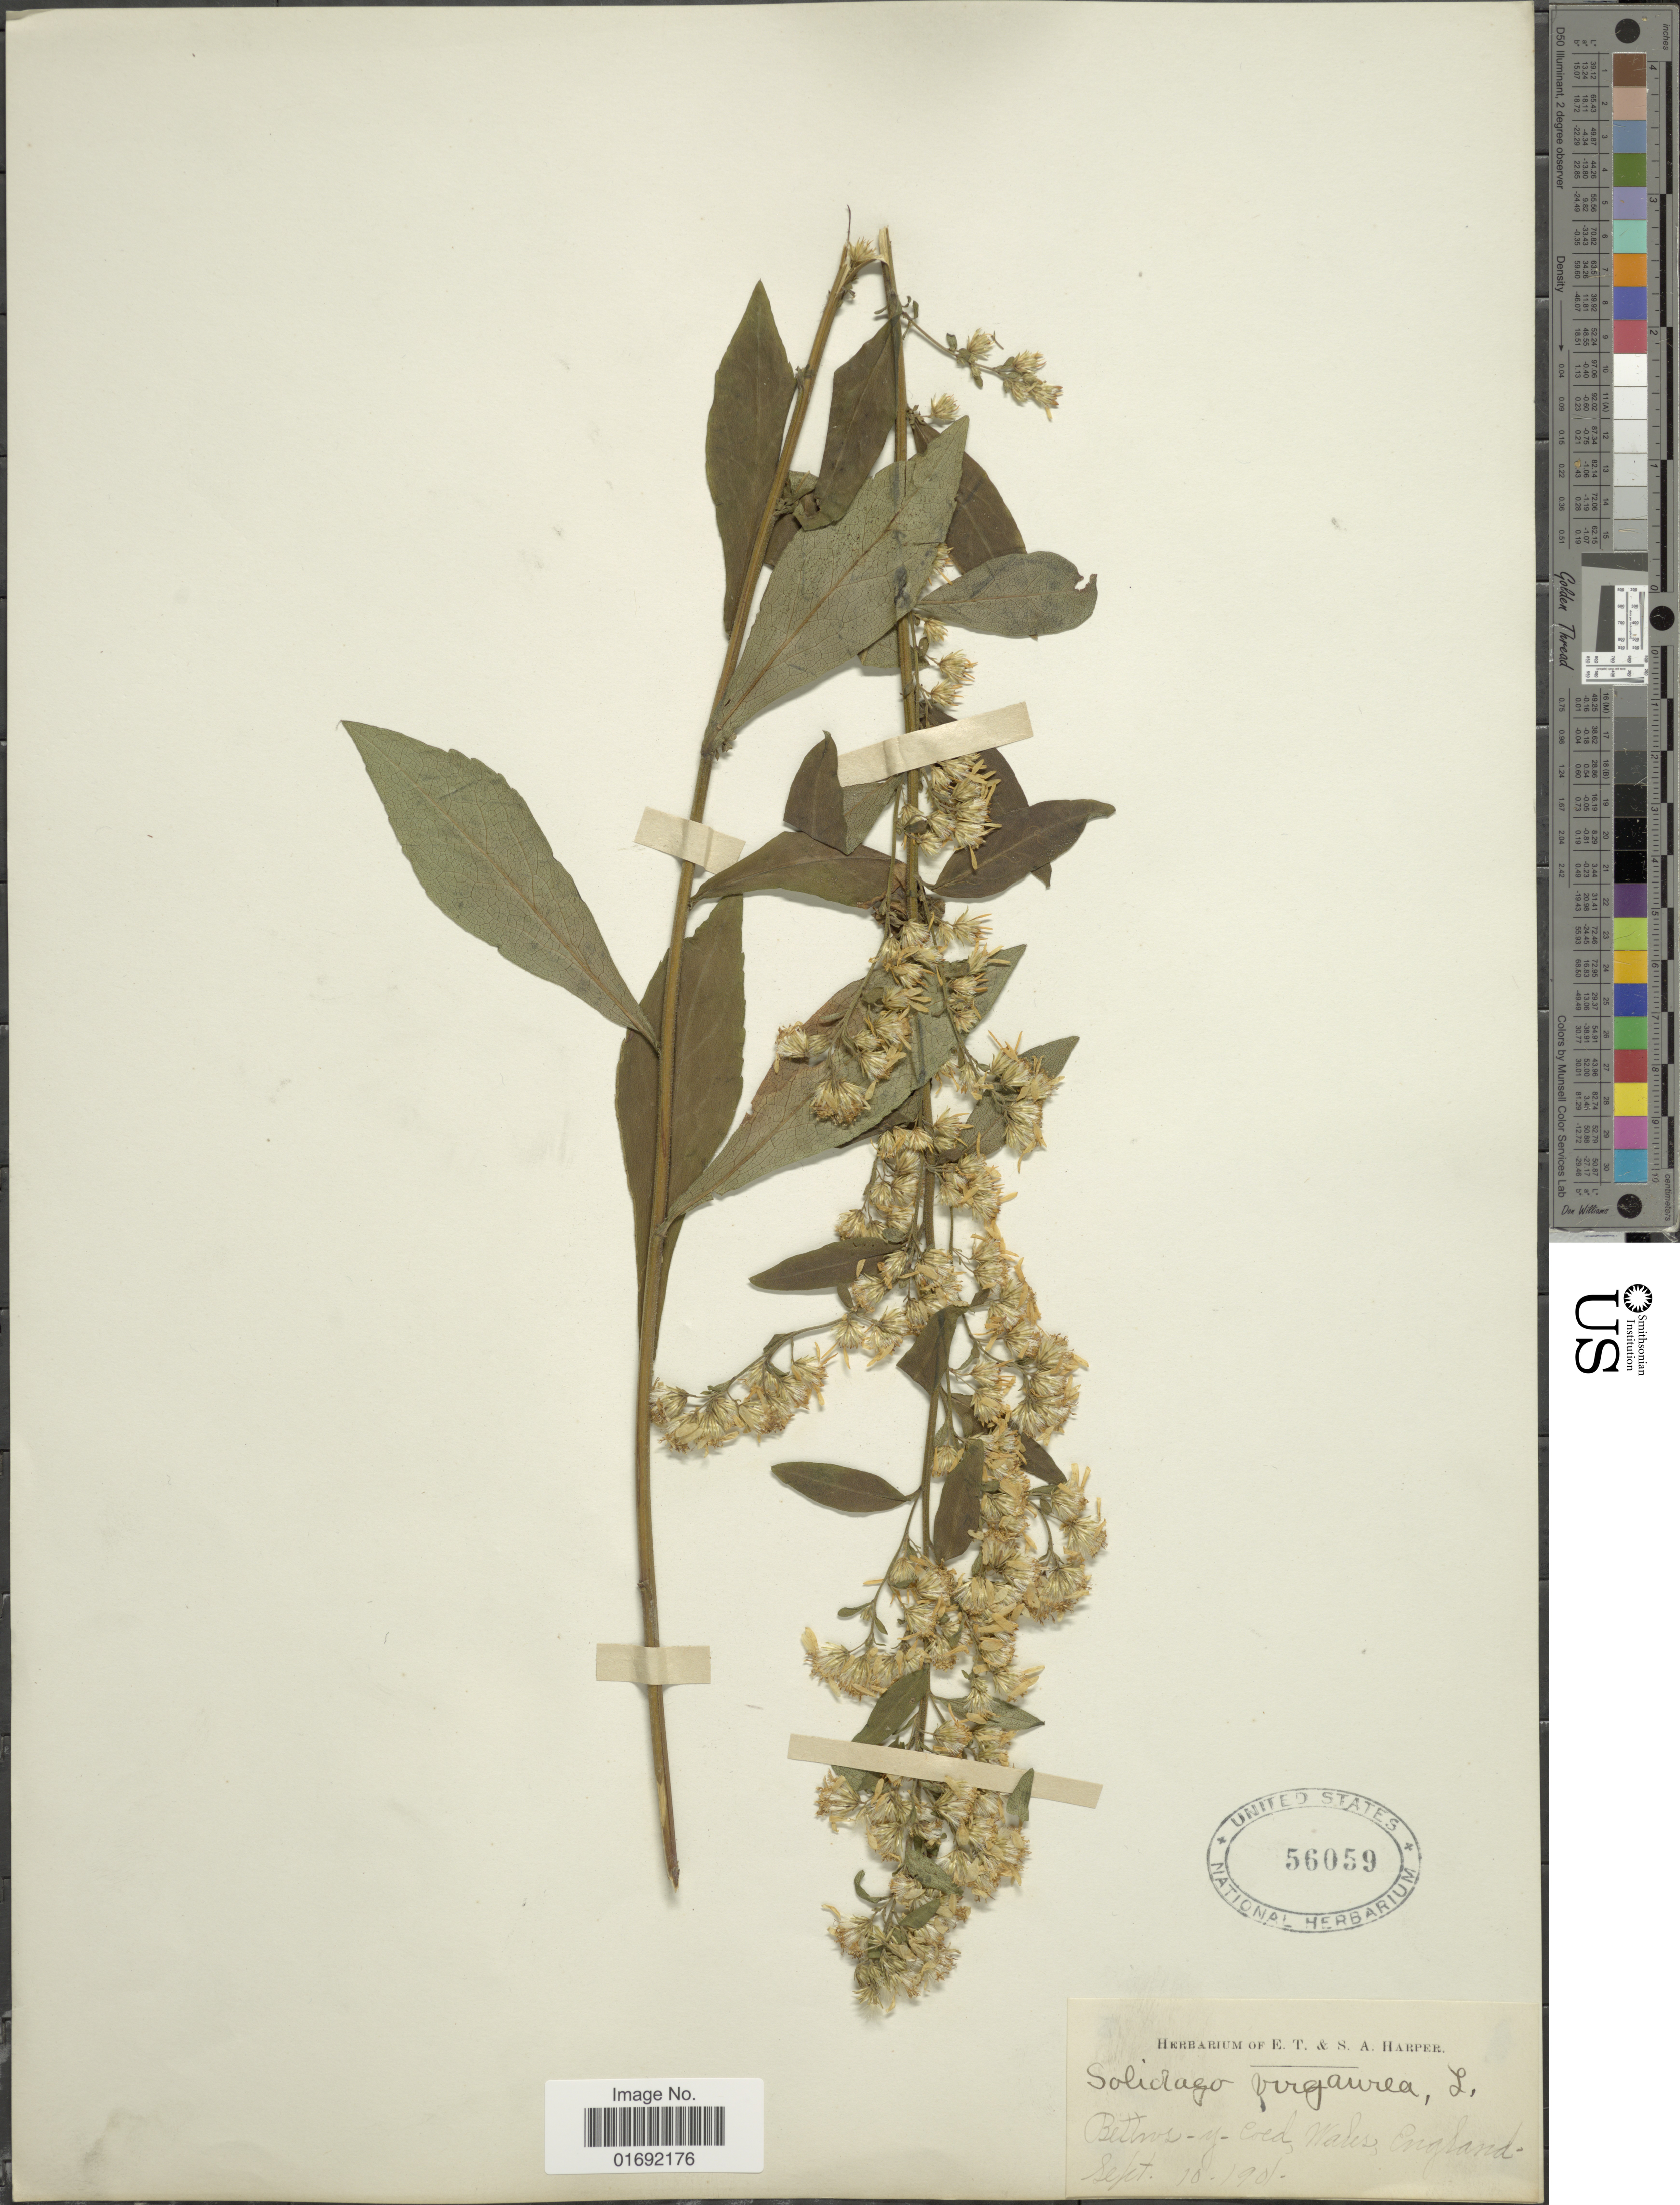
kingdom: Plantae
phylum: Tracheophyta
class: Magnoliopsida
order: Asterales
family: Asteraceae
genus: Solidago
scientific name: Solidago virgaurea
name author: L.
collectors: ex herb. S.A. Harper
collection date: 1901-09-10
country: United Kingdom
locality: Bettnos-y- Cord Wales, England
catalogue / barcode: US 56059